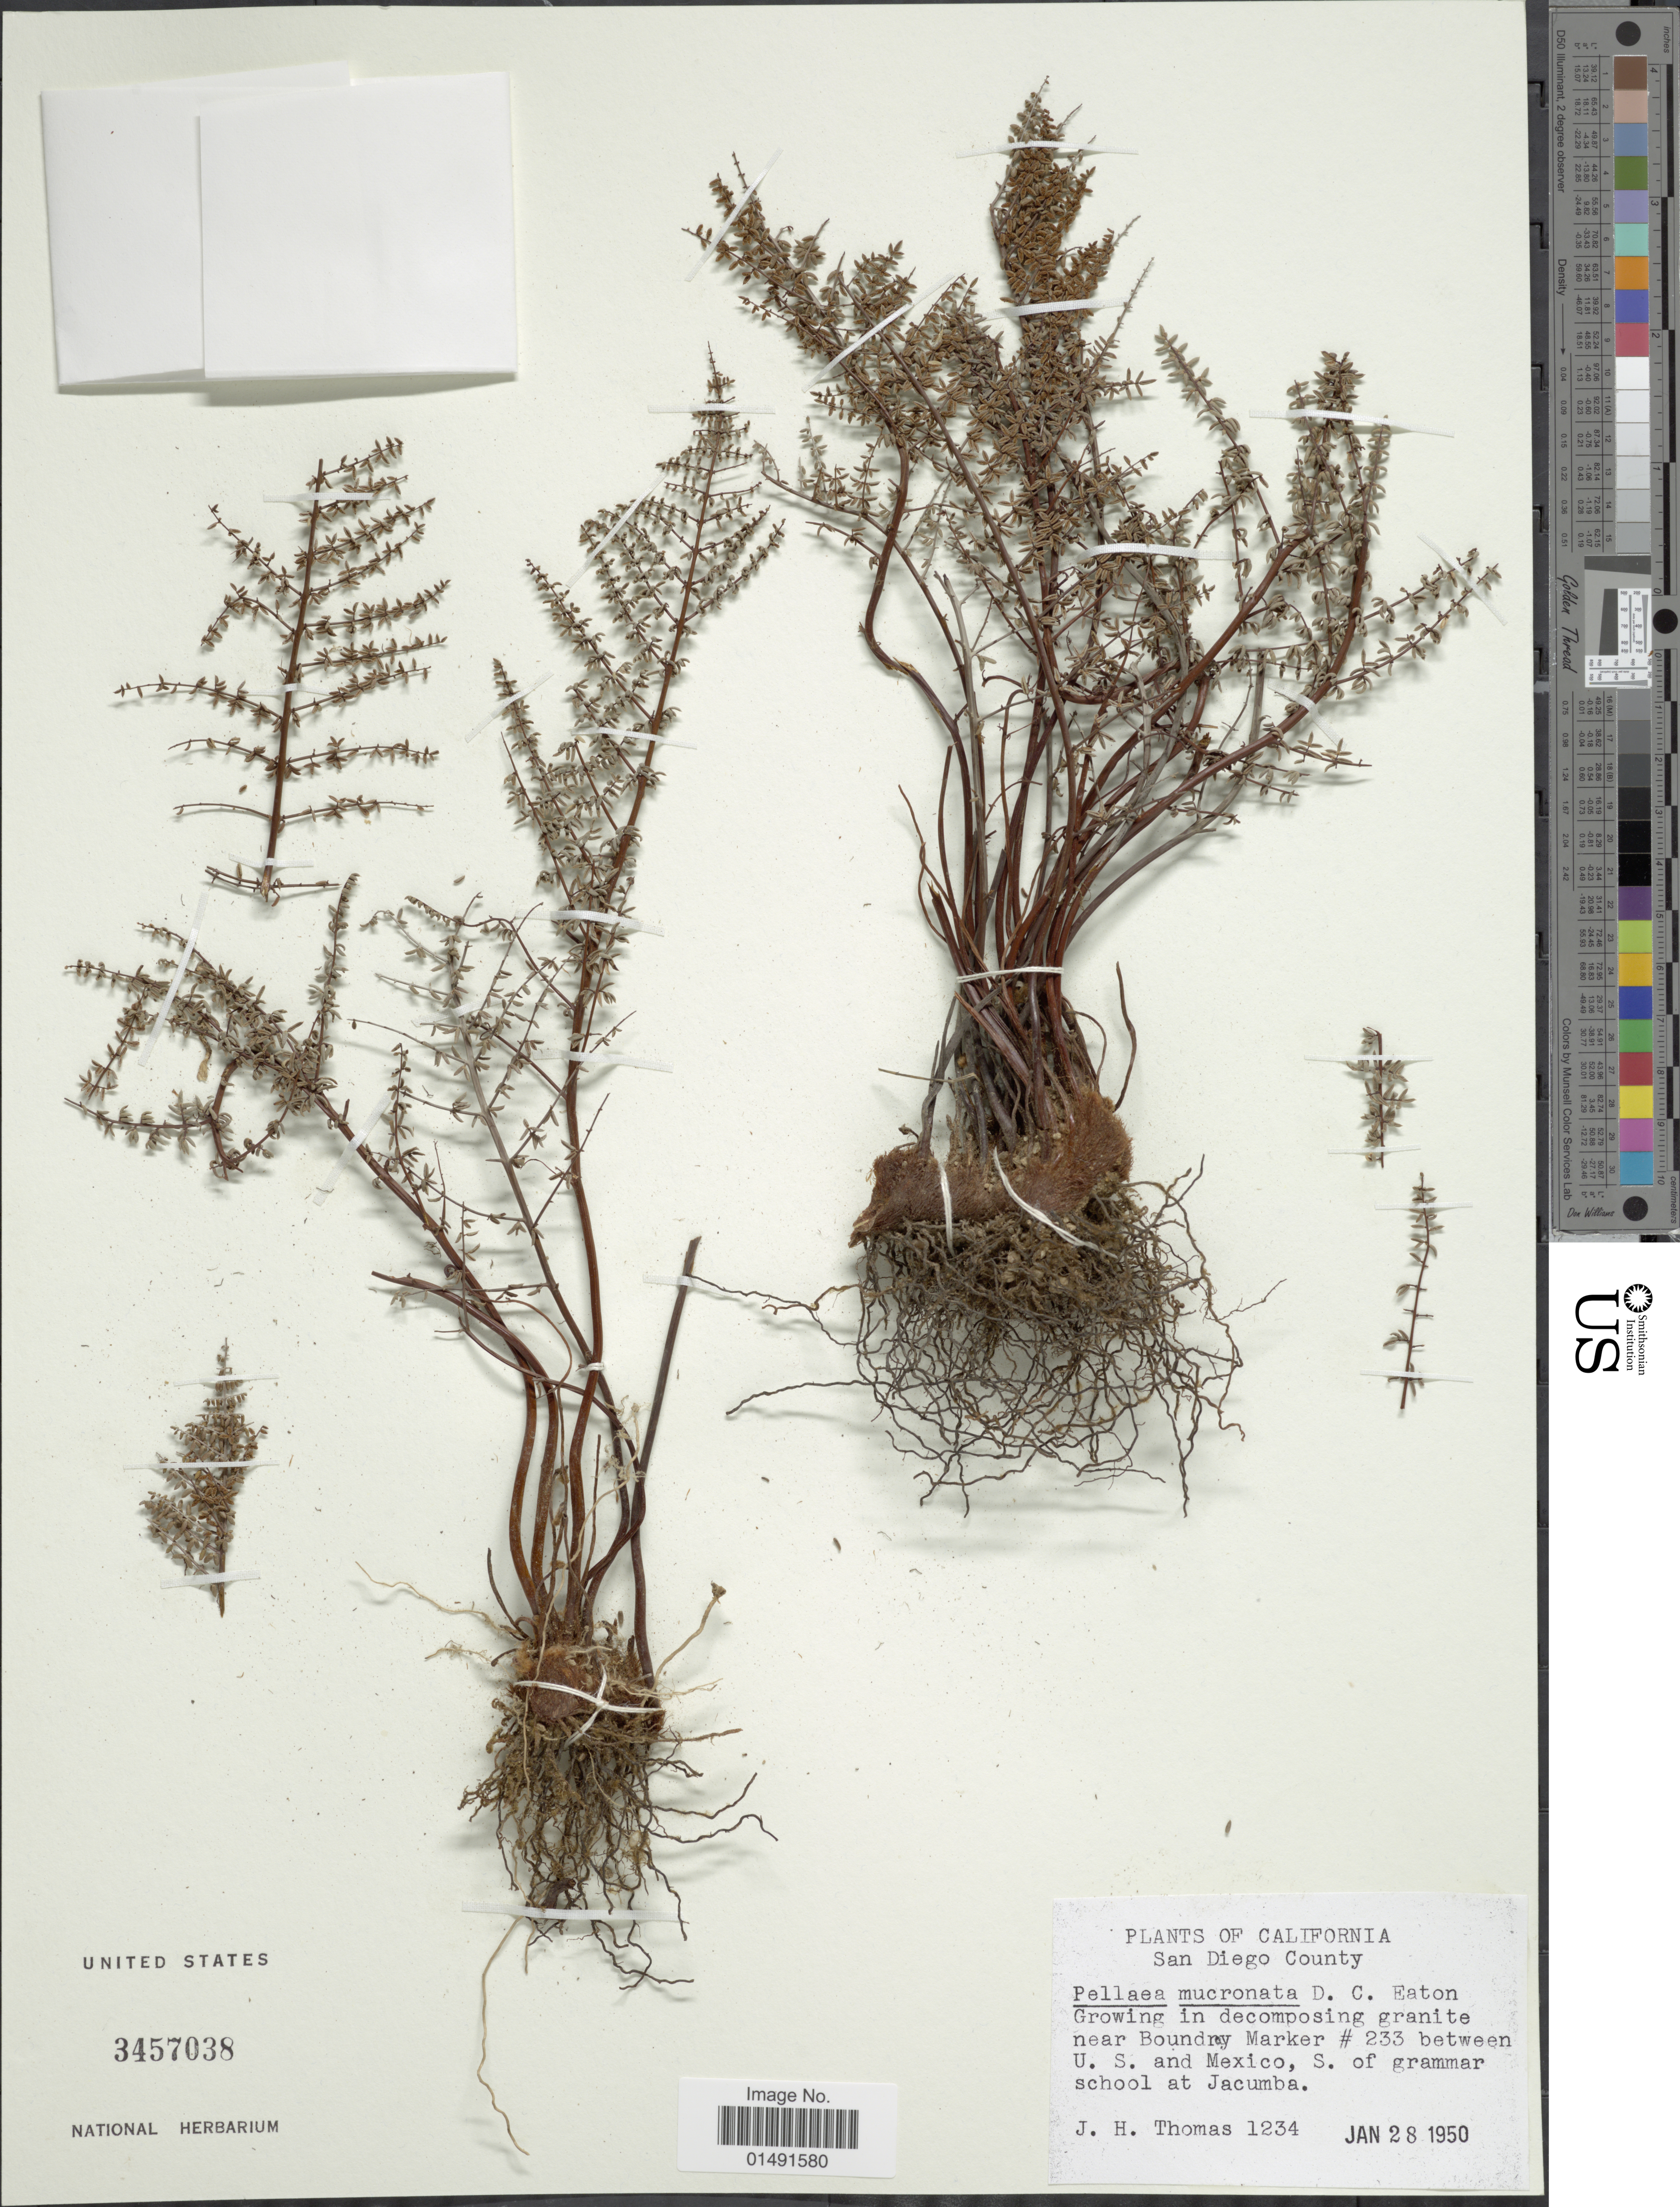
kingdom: Plantae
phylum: Tracheophyta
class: Polypodiopsida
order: Polypodiales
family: Pteridaceae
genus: Pellaea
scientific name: Pellaea mucronata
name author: (D.C. Eaton) D.C. Eaton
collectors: J. H. Thomas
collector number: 1234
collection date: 1950-01-28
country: United States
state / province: California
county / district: San Diego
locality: San Diego County, near Bounday Marker # 233 between U.S. and Mexico, S. of grammar school at Jacumba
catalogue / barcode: US 3457038